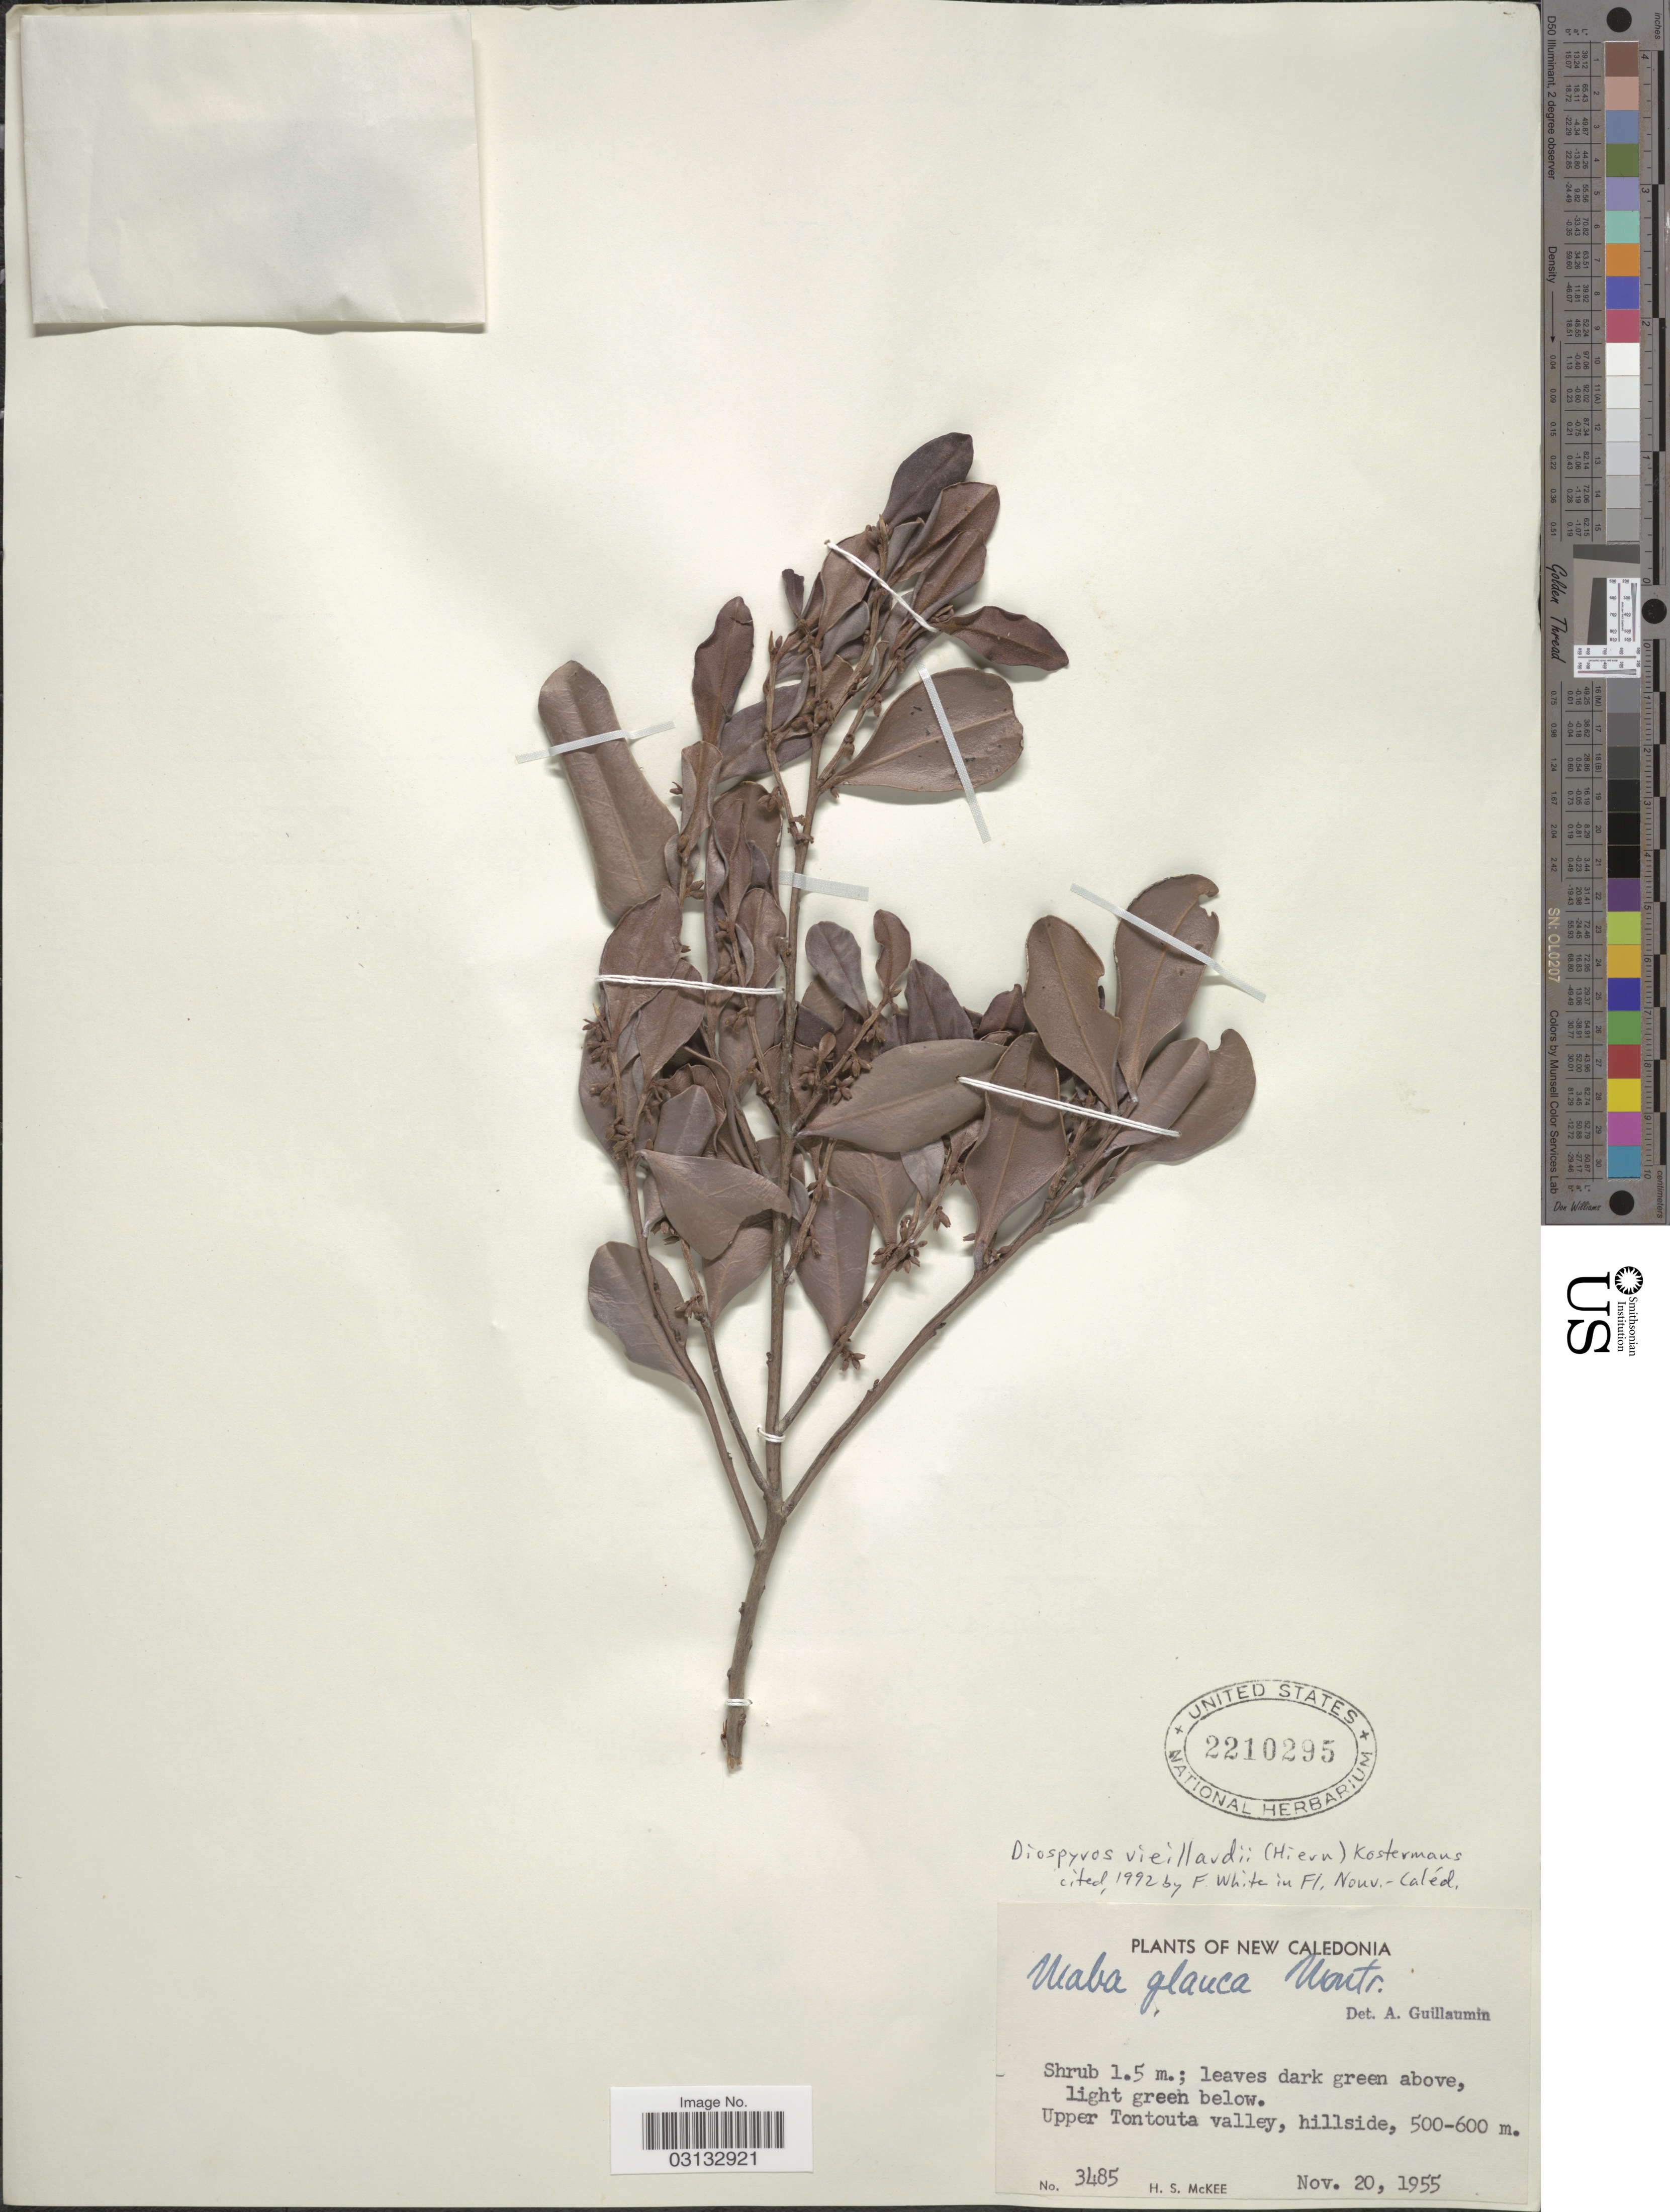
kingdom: Plantae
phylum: Tracheophyta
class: Magnoliopsida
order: Ericales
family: Ebenaceae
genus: Diospyros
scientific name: Diospyros vieillardii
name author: (Hiern) Kosterm.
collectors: H. S. McKee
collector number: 3485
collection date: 1955-11-20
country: New Caledonia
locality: Upper Tontouta valley.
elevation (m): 500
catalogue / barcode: US 2210295